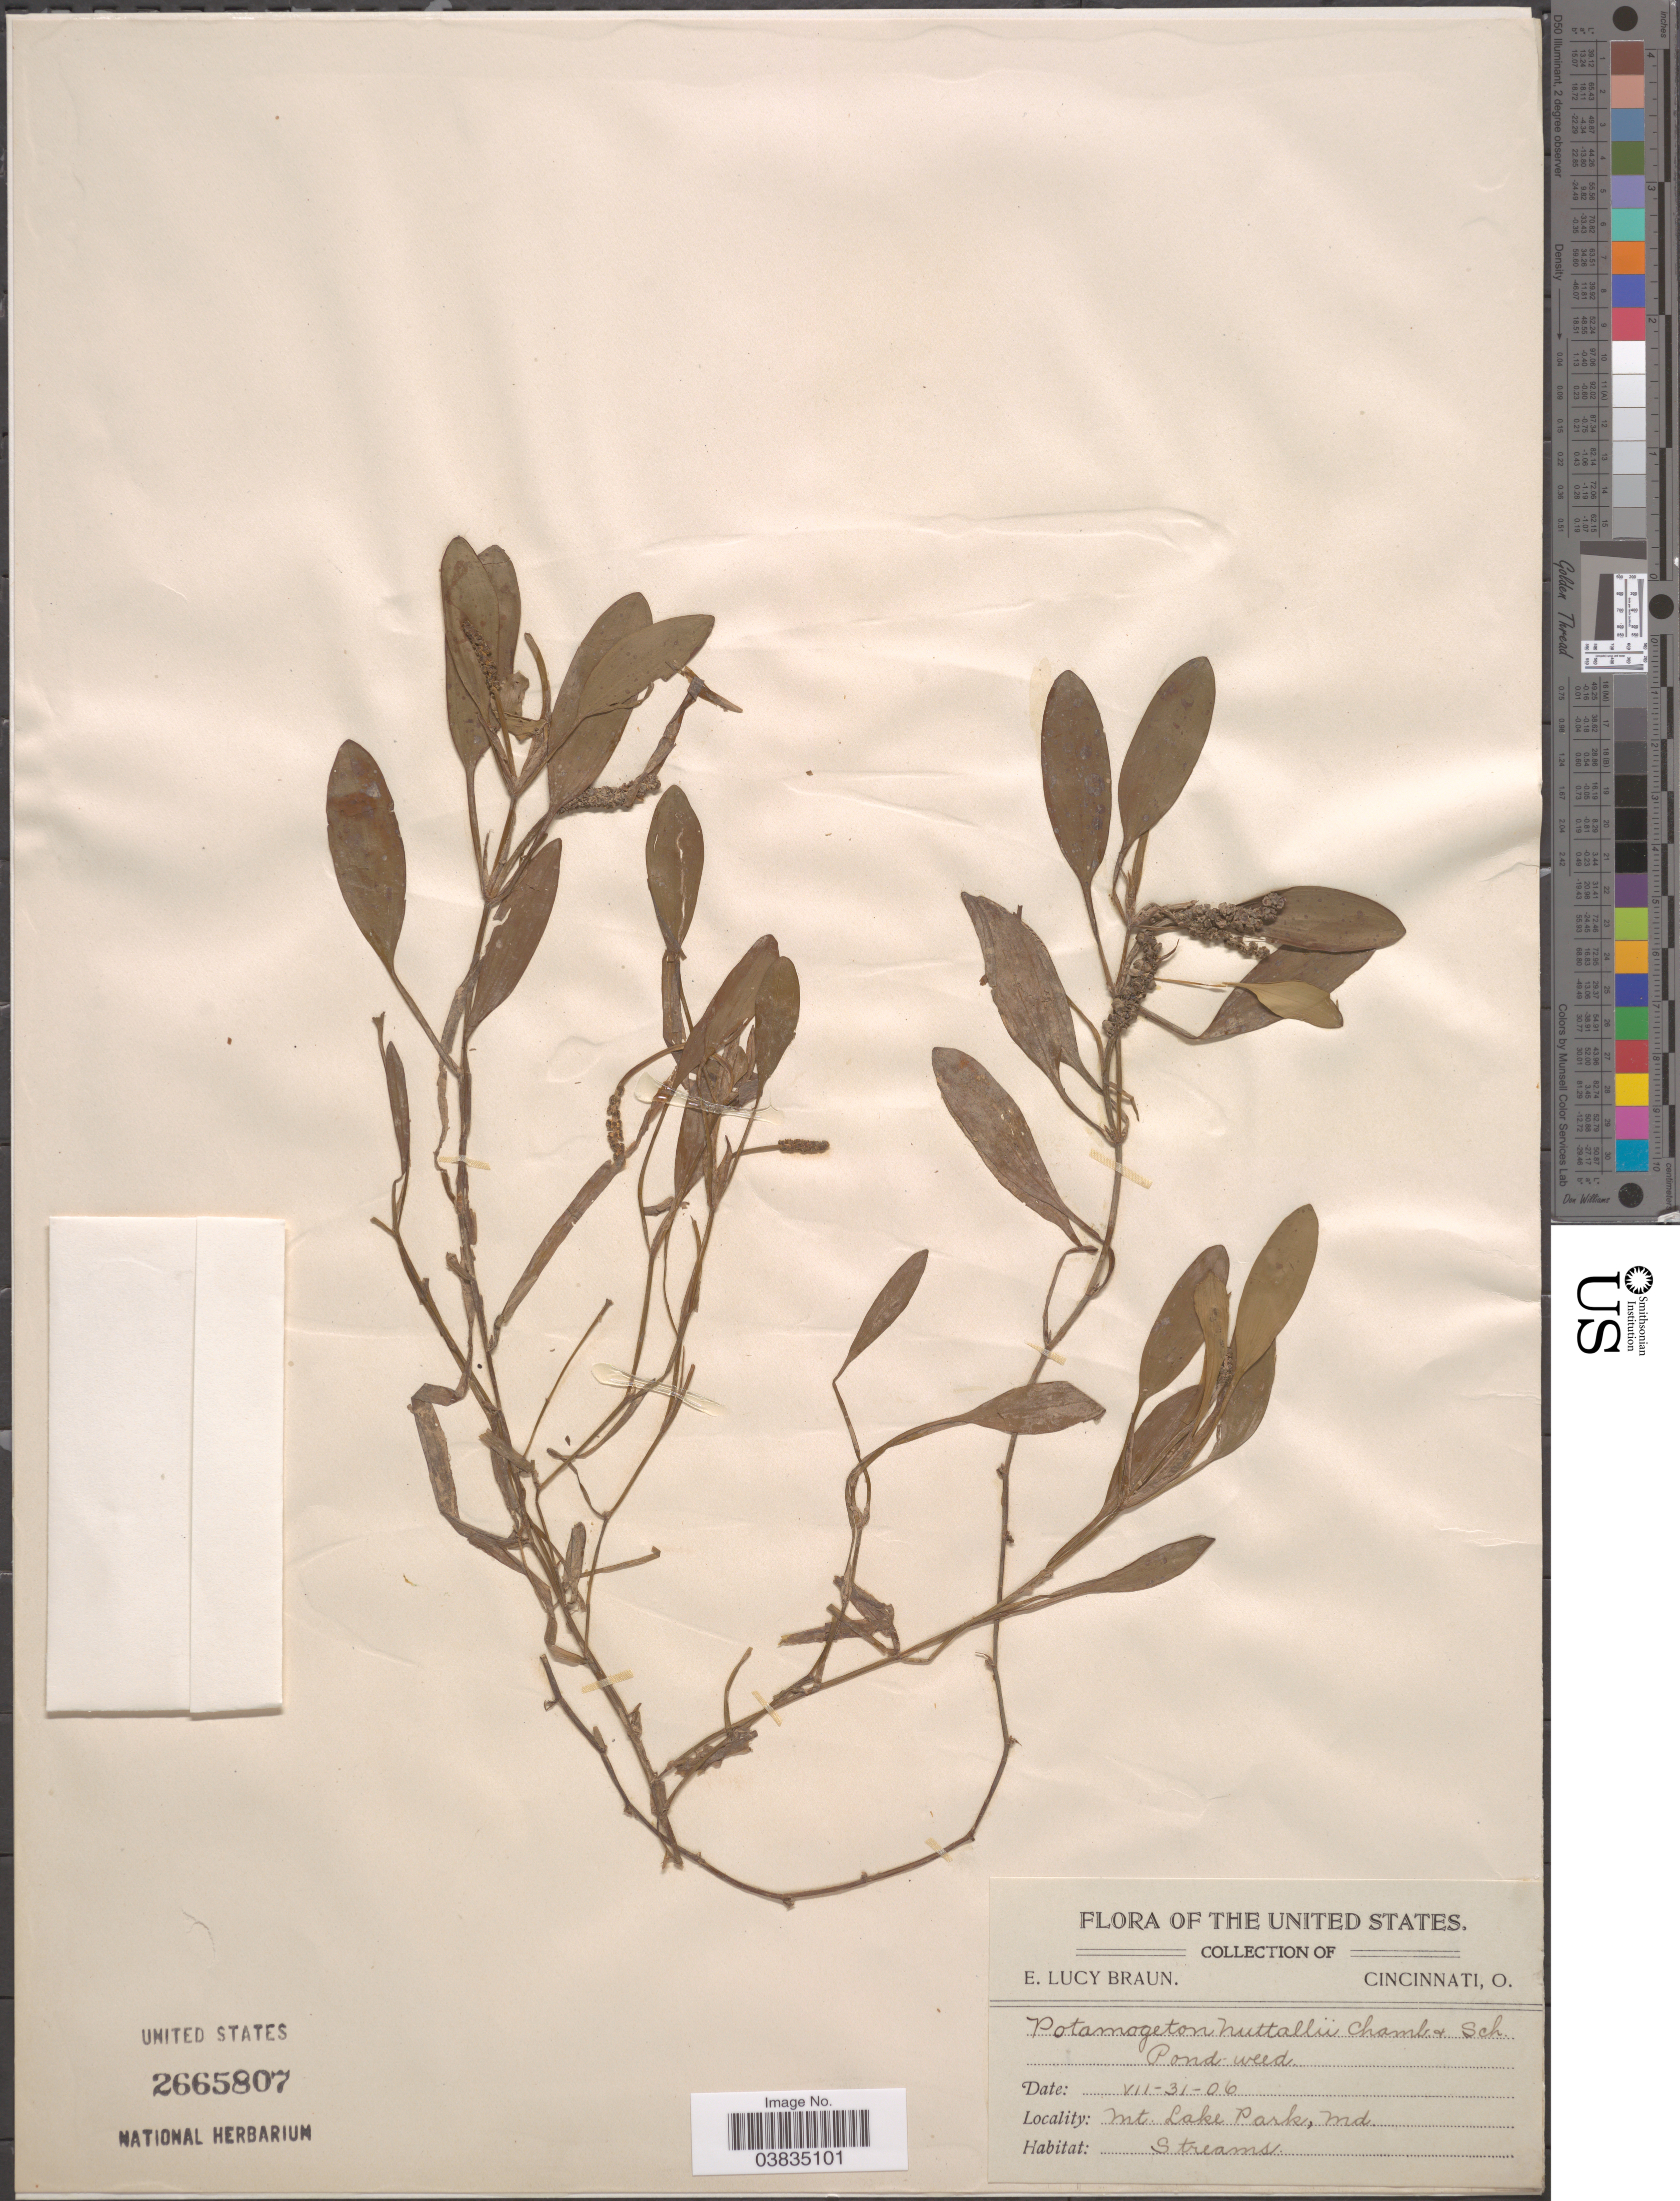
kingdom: Plantae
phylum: Tracheophyta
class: Liliopsida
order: Alismatales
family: Potamogetonaceae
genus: Potamogeton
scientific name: Potamogeton nuttallii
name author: Cham. & Schltdl.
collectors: E. L. Braun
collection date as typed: Transcribed d/m/y: 31/7/6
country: United States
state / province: Maryland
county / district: Garrett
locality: Mt. Lake Park.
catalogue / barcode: US 2665807